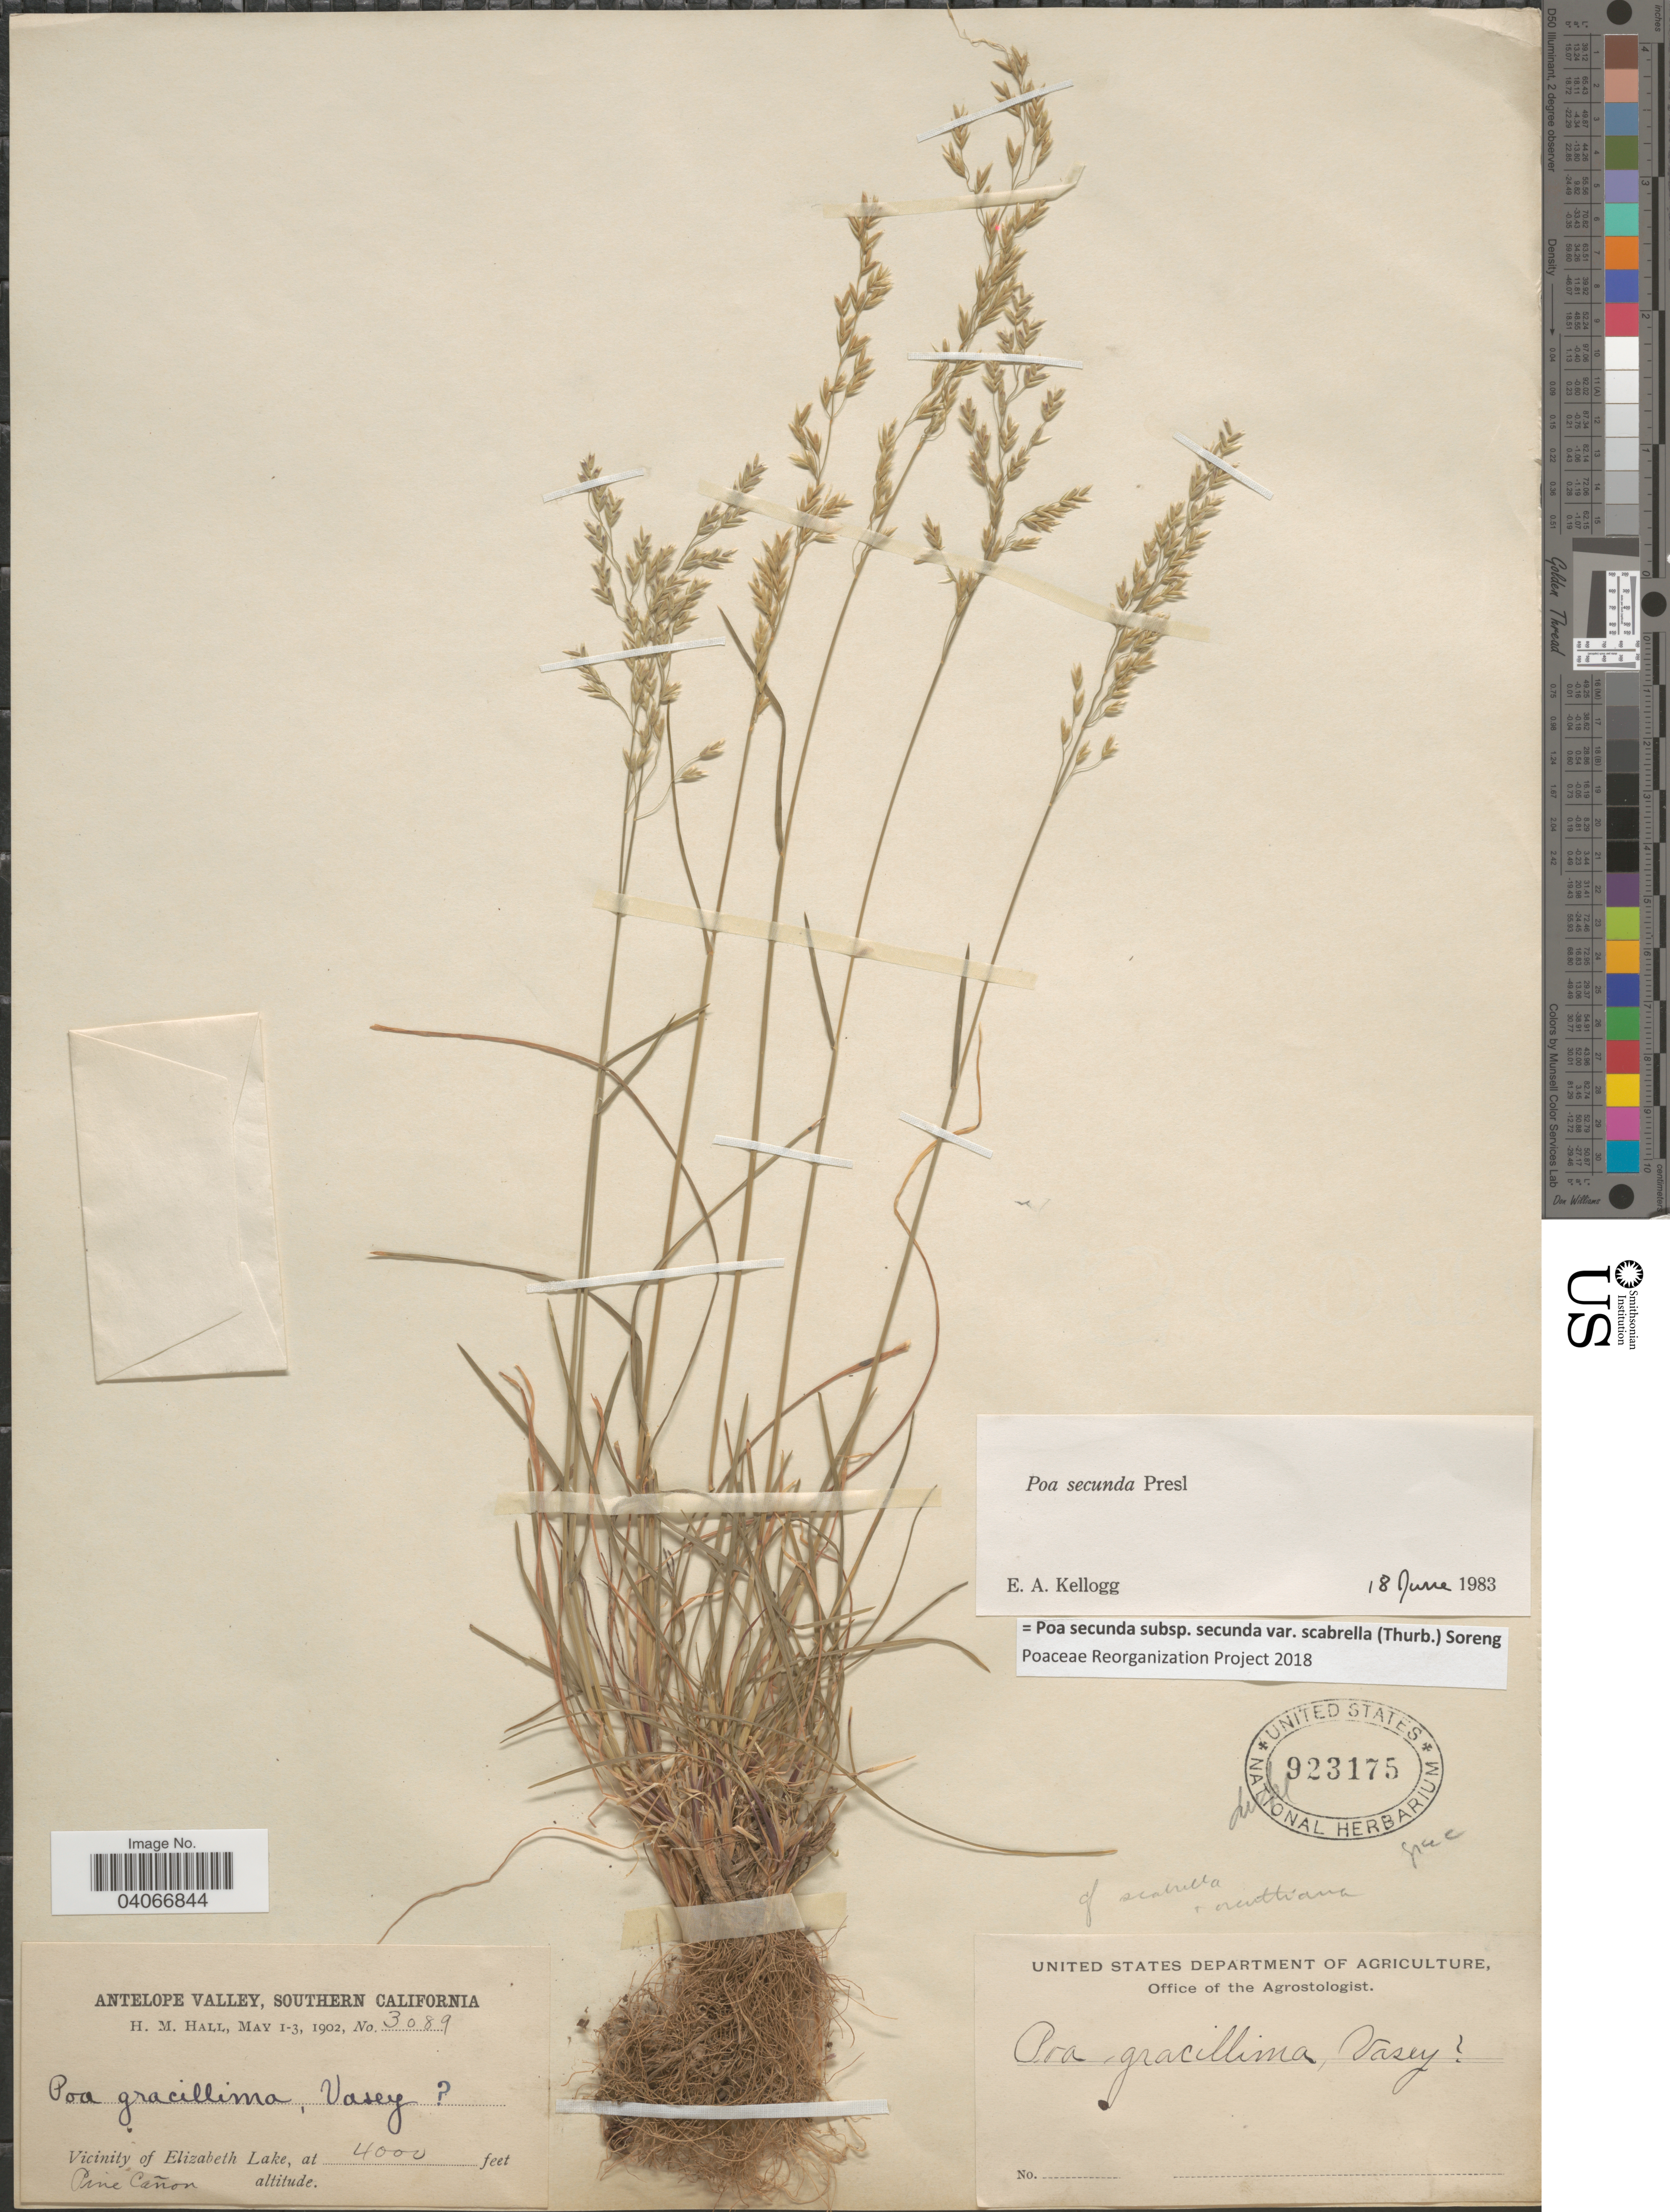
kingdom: Plantae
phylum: Tracheophyta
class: Liliopsida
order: Poales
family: Poaceae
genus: Poa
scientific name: Poa secunda subsp. secunda var. scabrella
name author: (Thurb.) Soreng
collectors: H. M. Hall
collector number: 3089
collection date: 1902-05-01/1902-05-03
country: United States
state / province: California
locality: Antelope Valley, Southern California. Vicinity of Elizabeth Lake, Pine Cañon.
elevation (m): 1219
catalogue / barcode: US 923175